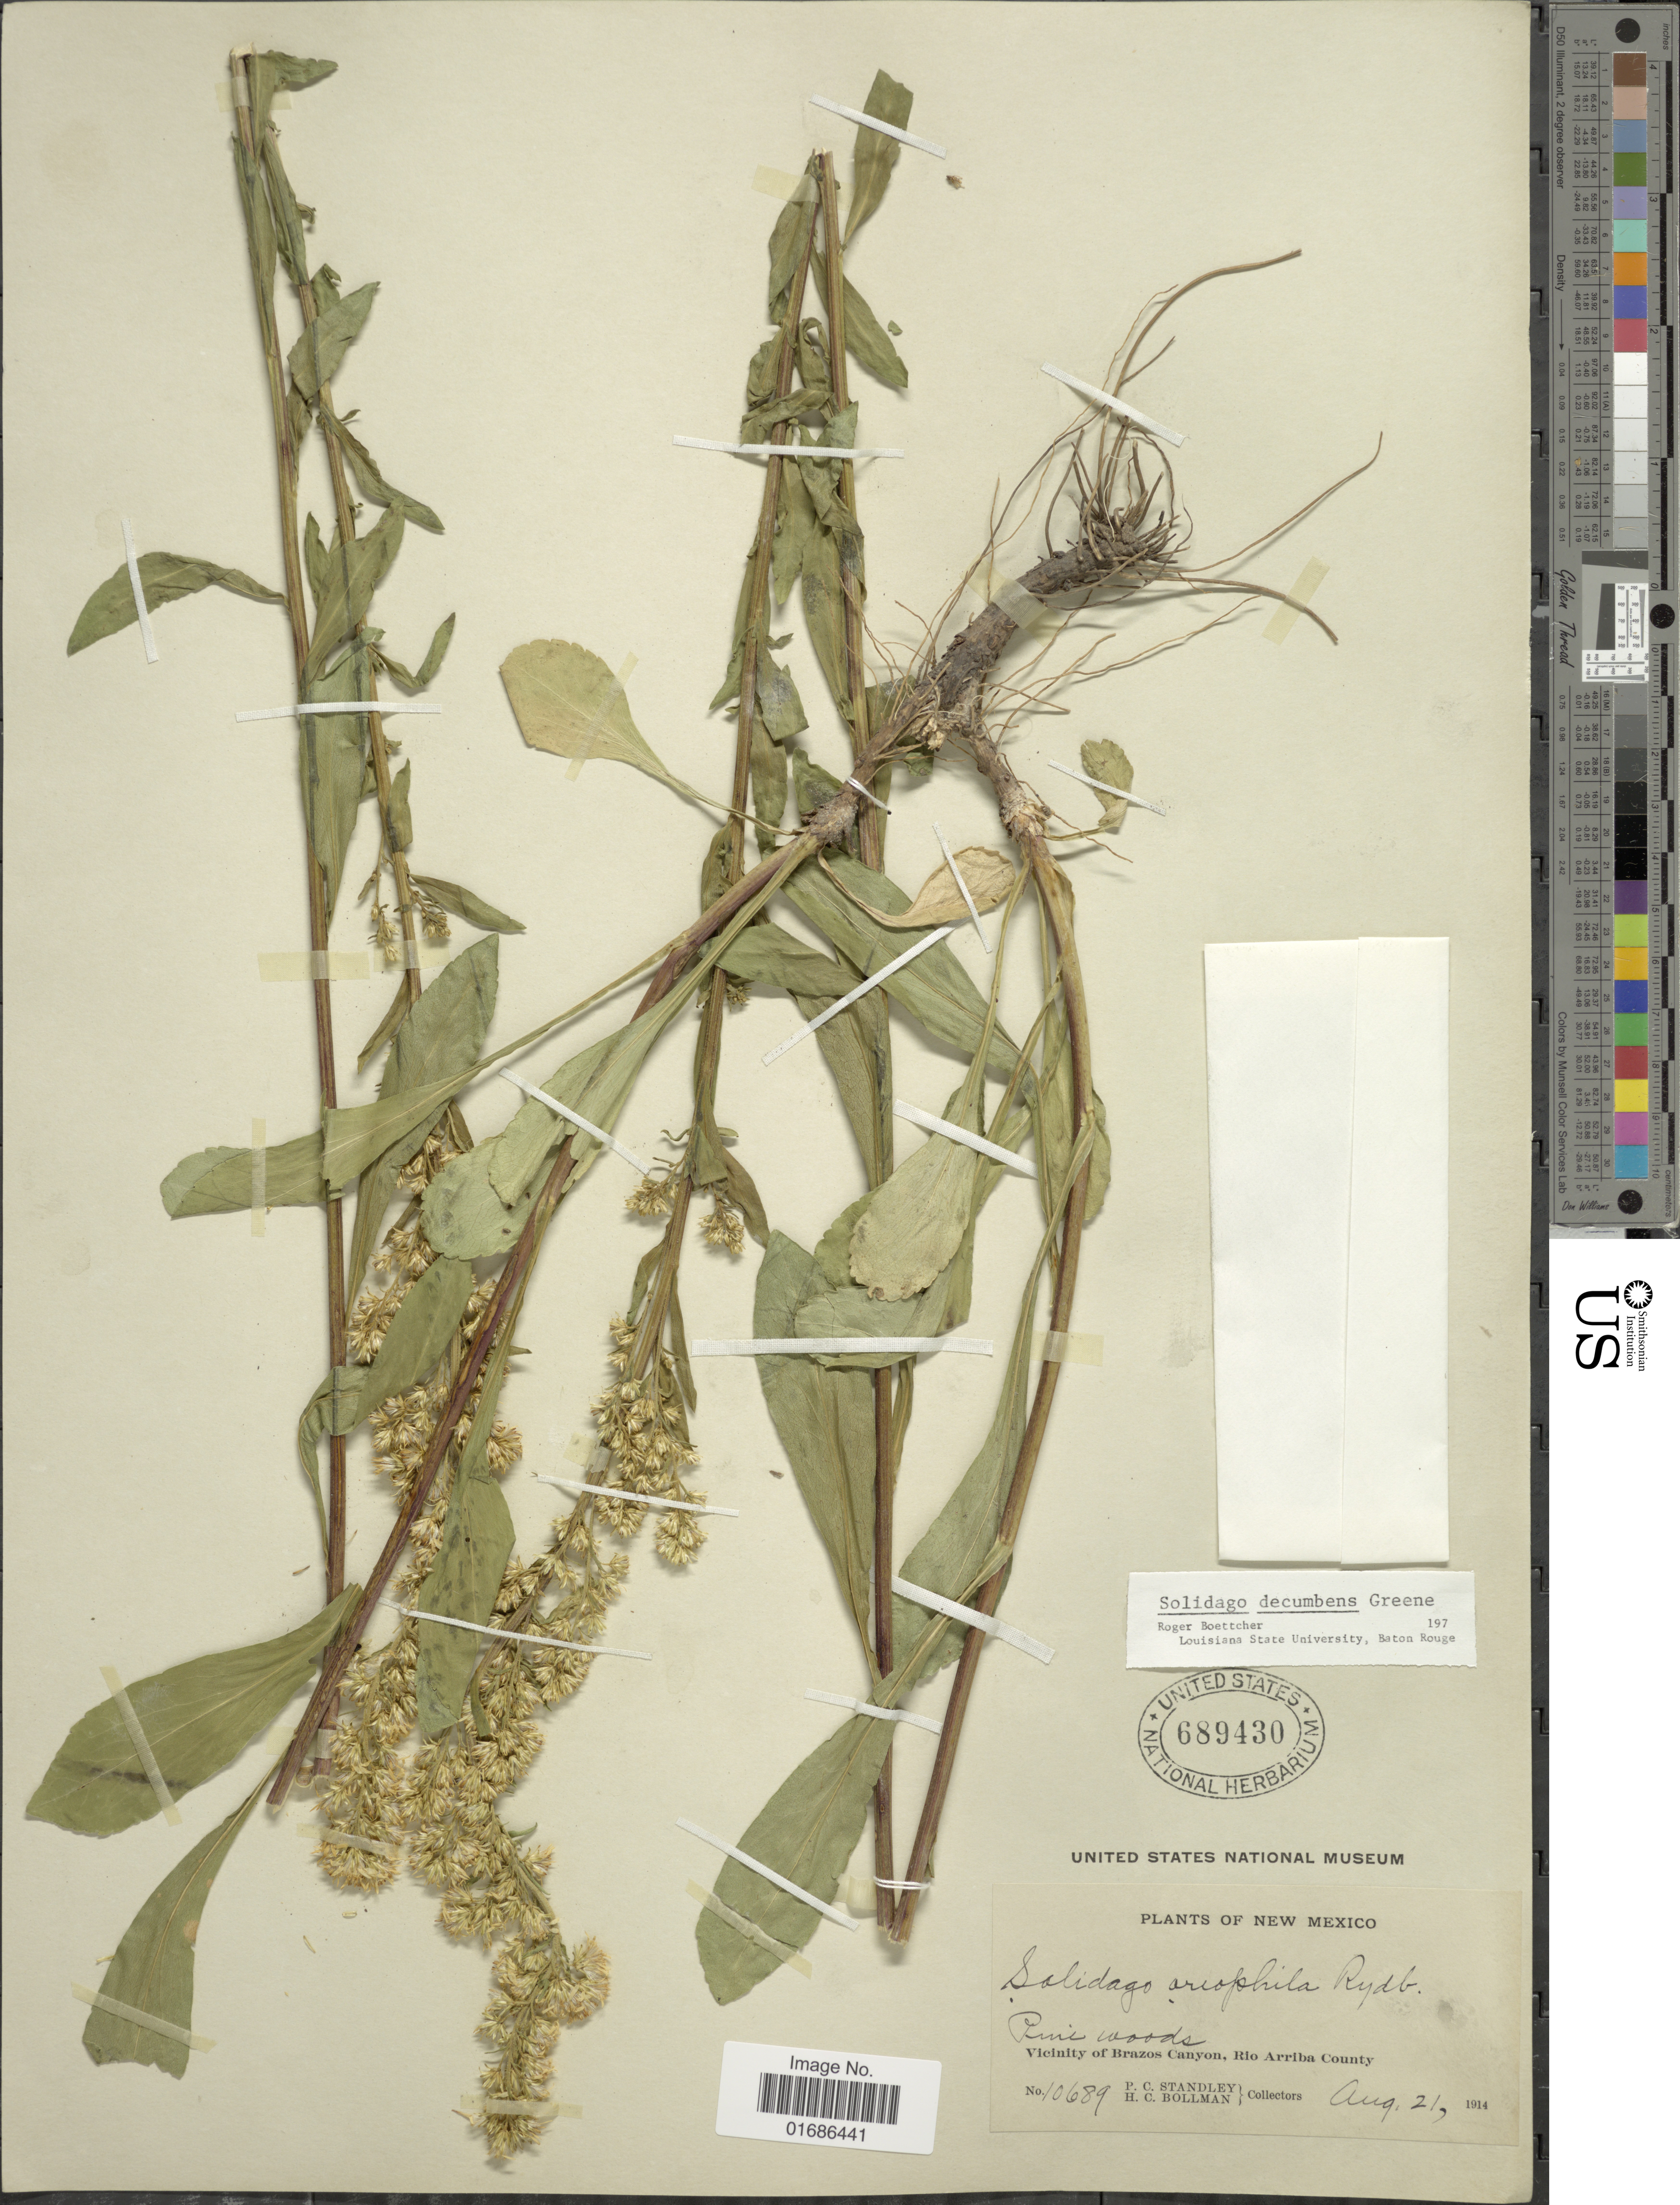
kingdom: Plantae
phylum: Tracheophyta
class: Magnoliopsida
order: Asterales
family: Asteraceae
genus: Solidago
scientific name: Solidago decumbens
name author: Greene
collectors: P. C. Standley & H. C. Bollman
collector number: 10689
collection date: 1914-08-21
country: United States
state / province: New Mexico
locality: Pine woods, Vicinity of Brazos Canyon, Rio Arriba County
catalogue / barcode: US 689430